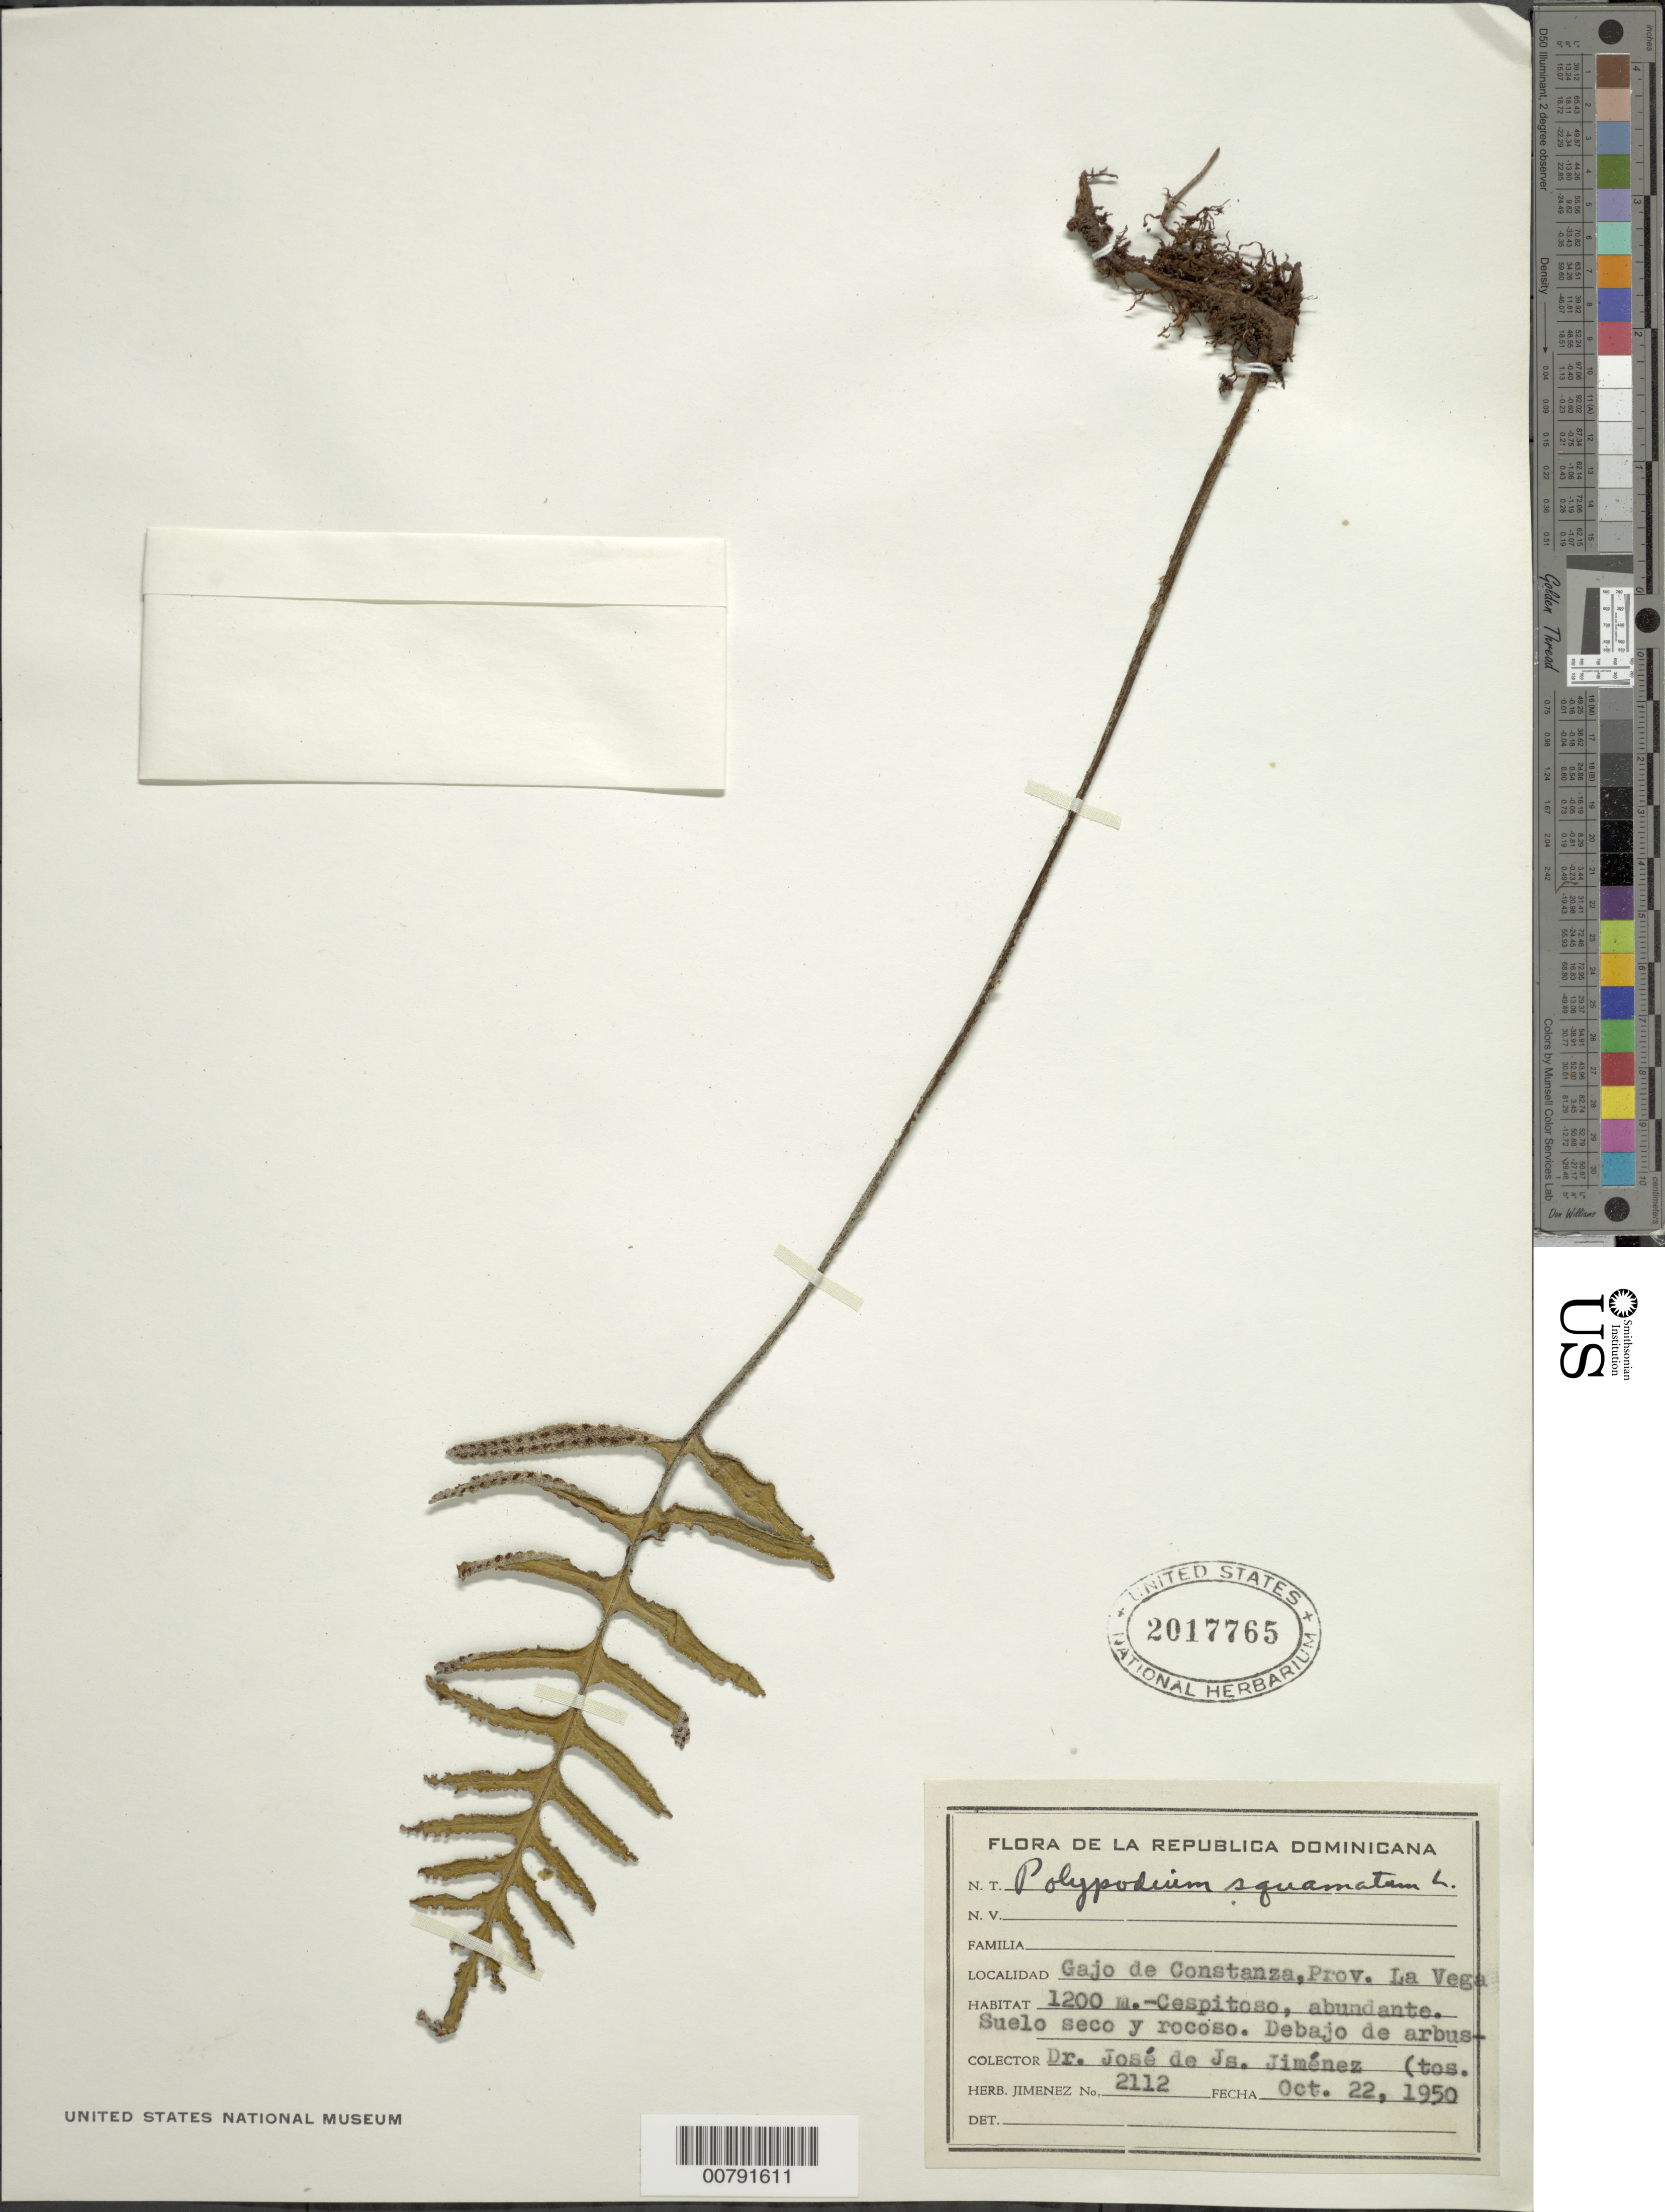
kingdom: Plantae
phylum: Tracheophyta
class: Polypodiopsida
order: Polypodiales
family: Polypodiaceae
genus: Pleopeltis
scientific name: Pleopeltis squamata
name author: (L.) J. Sm.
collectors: J. J. Jiménez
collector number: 2112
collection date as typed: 22 Mar 1950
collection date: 1950-03-22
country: Dominican Republic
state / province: La Vega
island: Hispaniola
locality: Gajo de Constanza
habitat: Suelo seco y rocoso, debajo de arbuste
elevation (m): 1200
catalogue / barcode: US 2017765